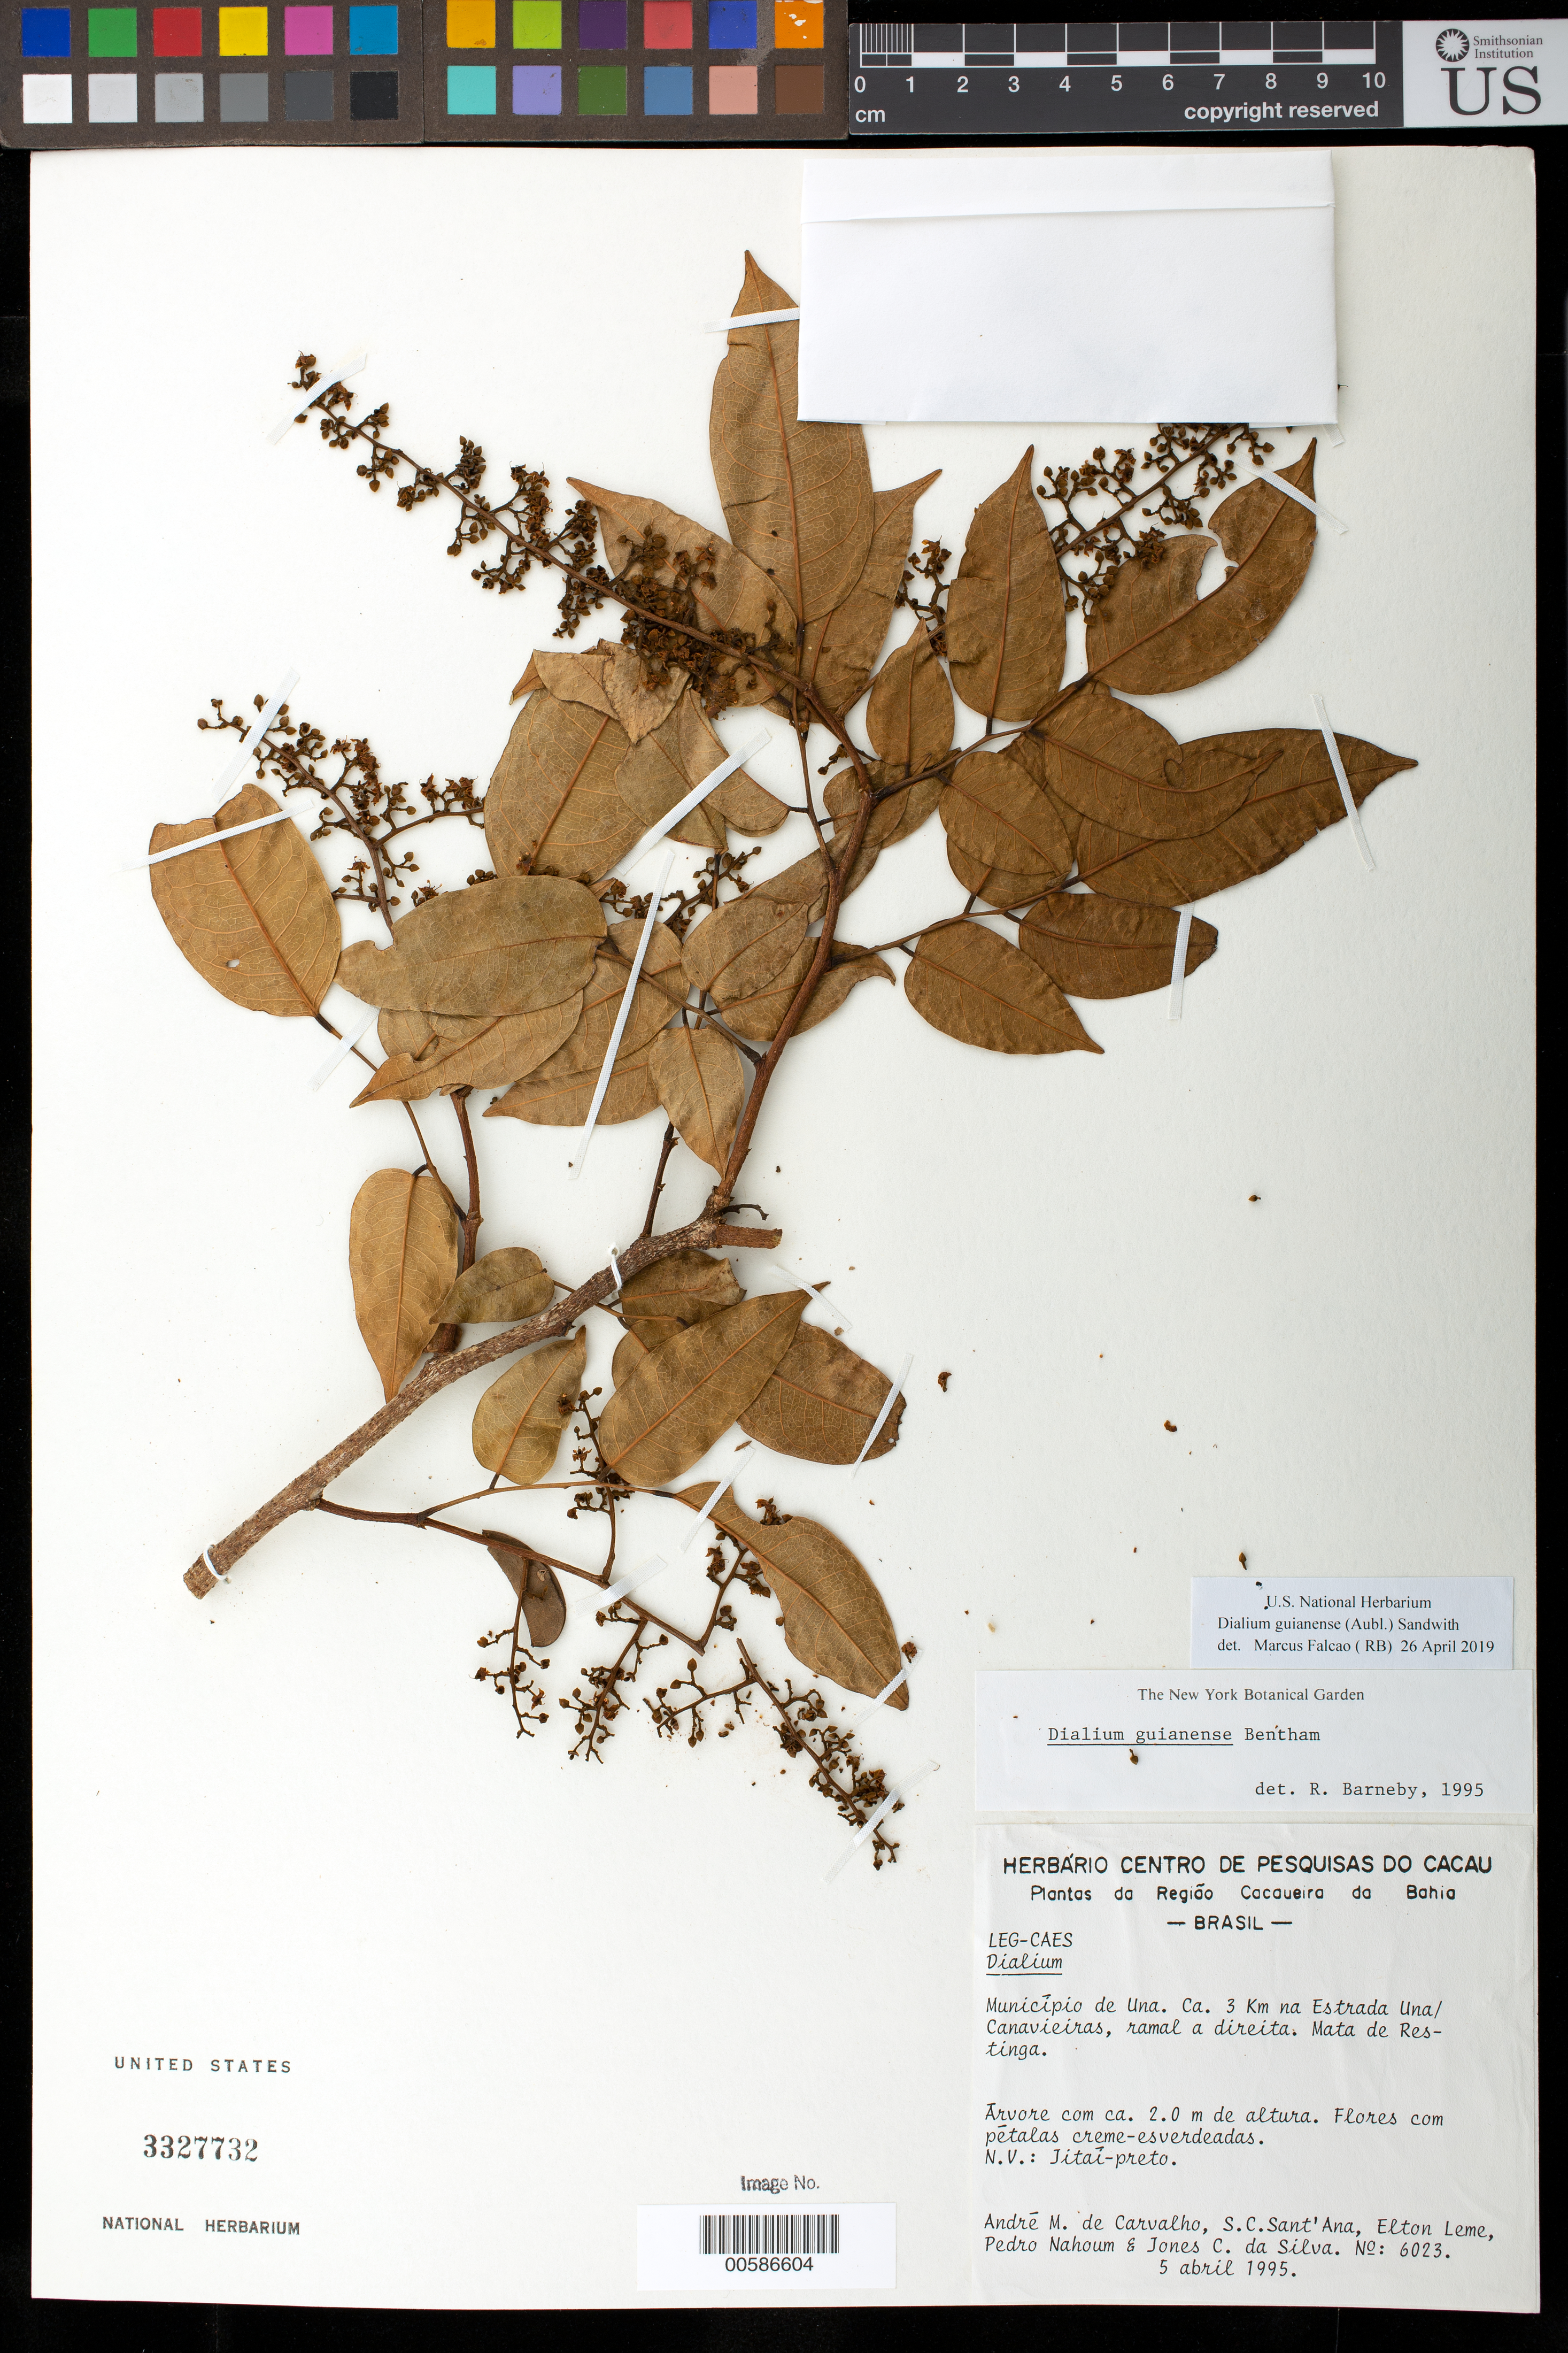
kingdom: Plantae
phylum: Tracheophyta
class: Magnoliopsida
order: Fabales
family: Fabaceae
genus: Dialium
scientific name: Dialium guianense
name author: (Aubl.) Sandwith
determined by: Falcão, Marcus J.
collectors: A. M. Carvalho, S. C. Sant' Ana, E. M. Leme, P. Nahoum & J. C. Silva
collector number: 6023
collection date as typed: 05 Apr 1995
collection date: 1995-04-05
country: Brazil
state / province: Bahia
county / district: Una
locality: Una/canavieiras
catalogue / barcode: US 3327732